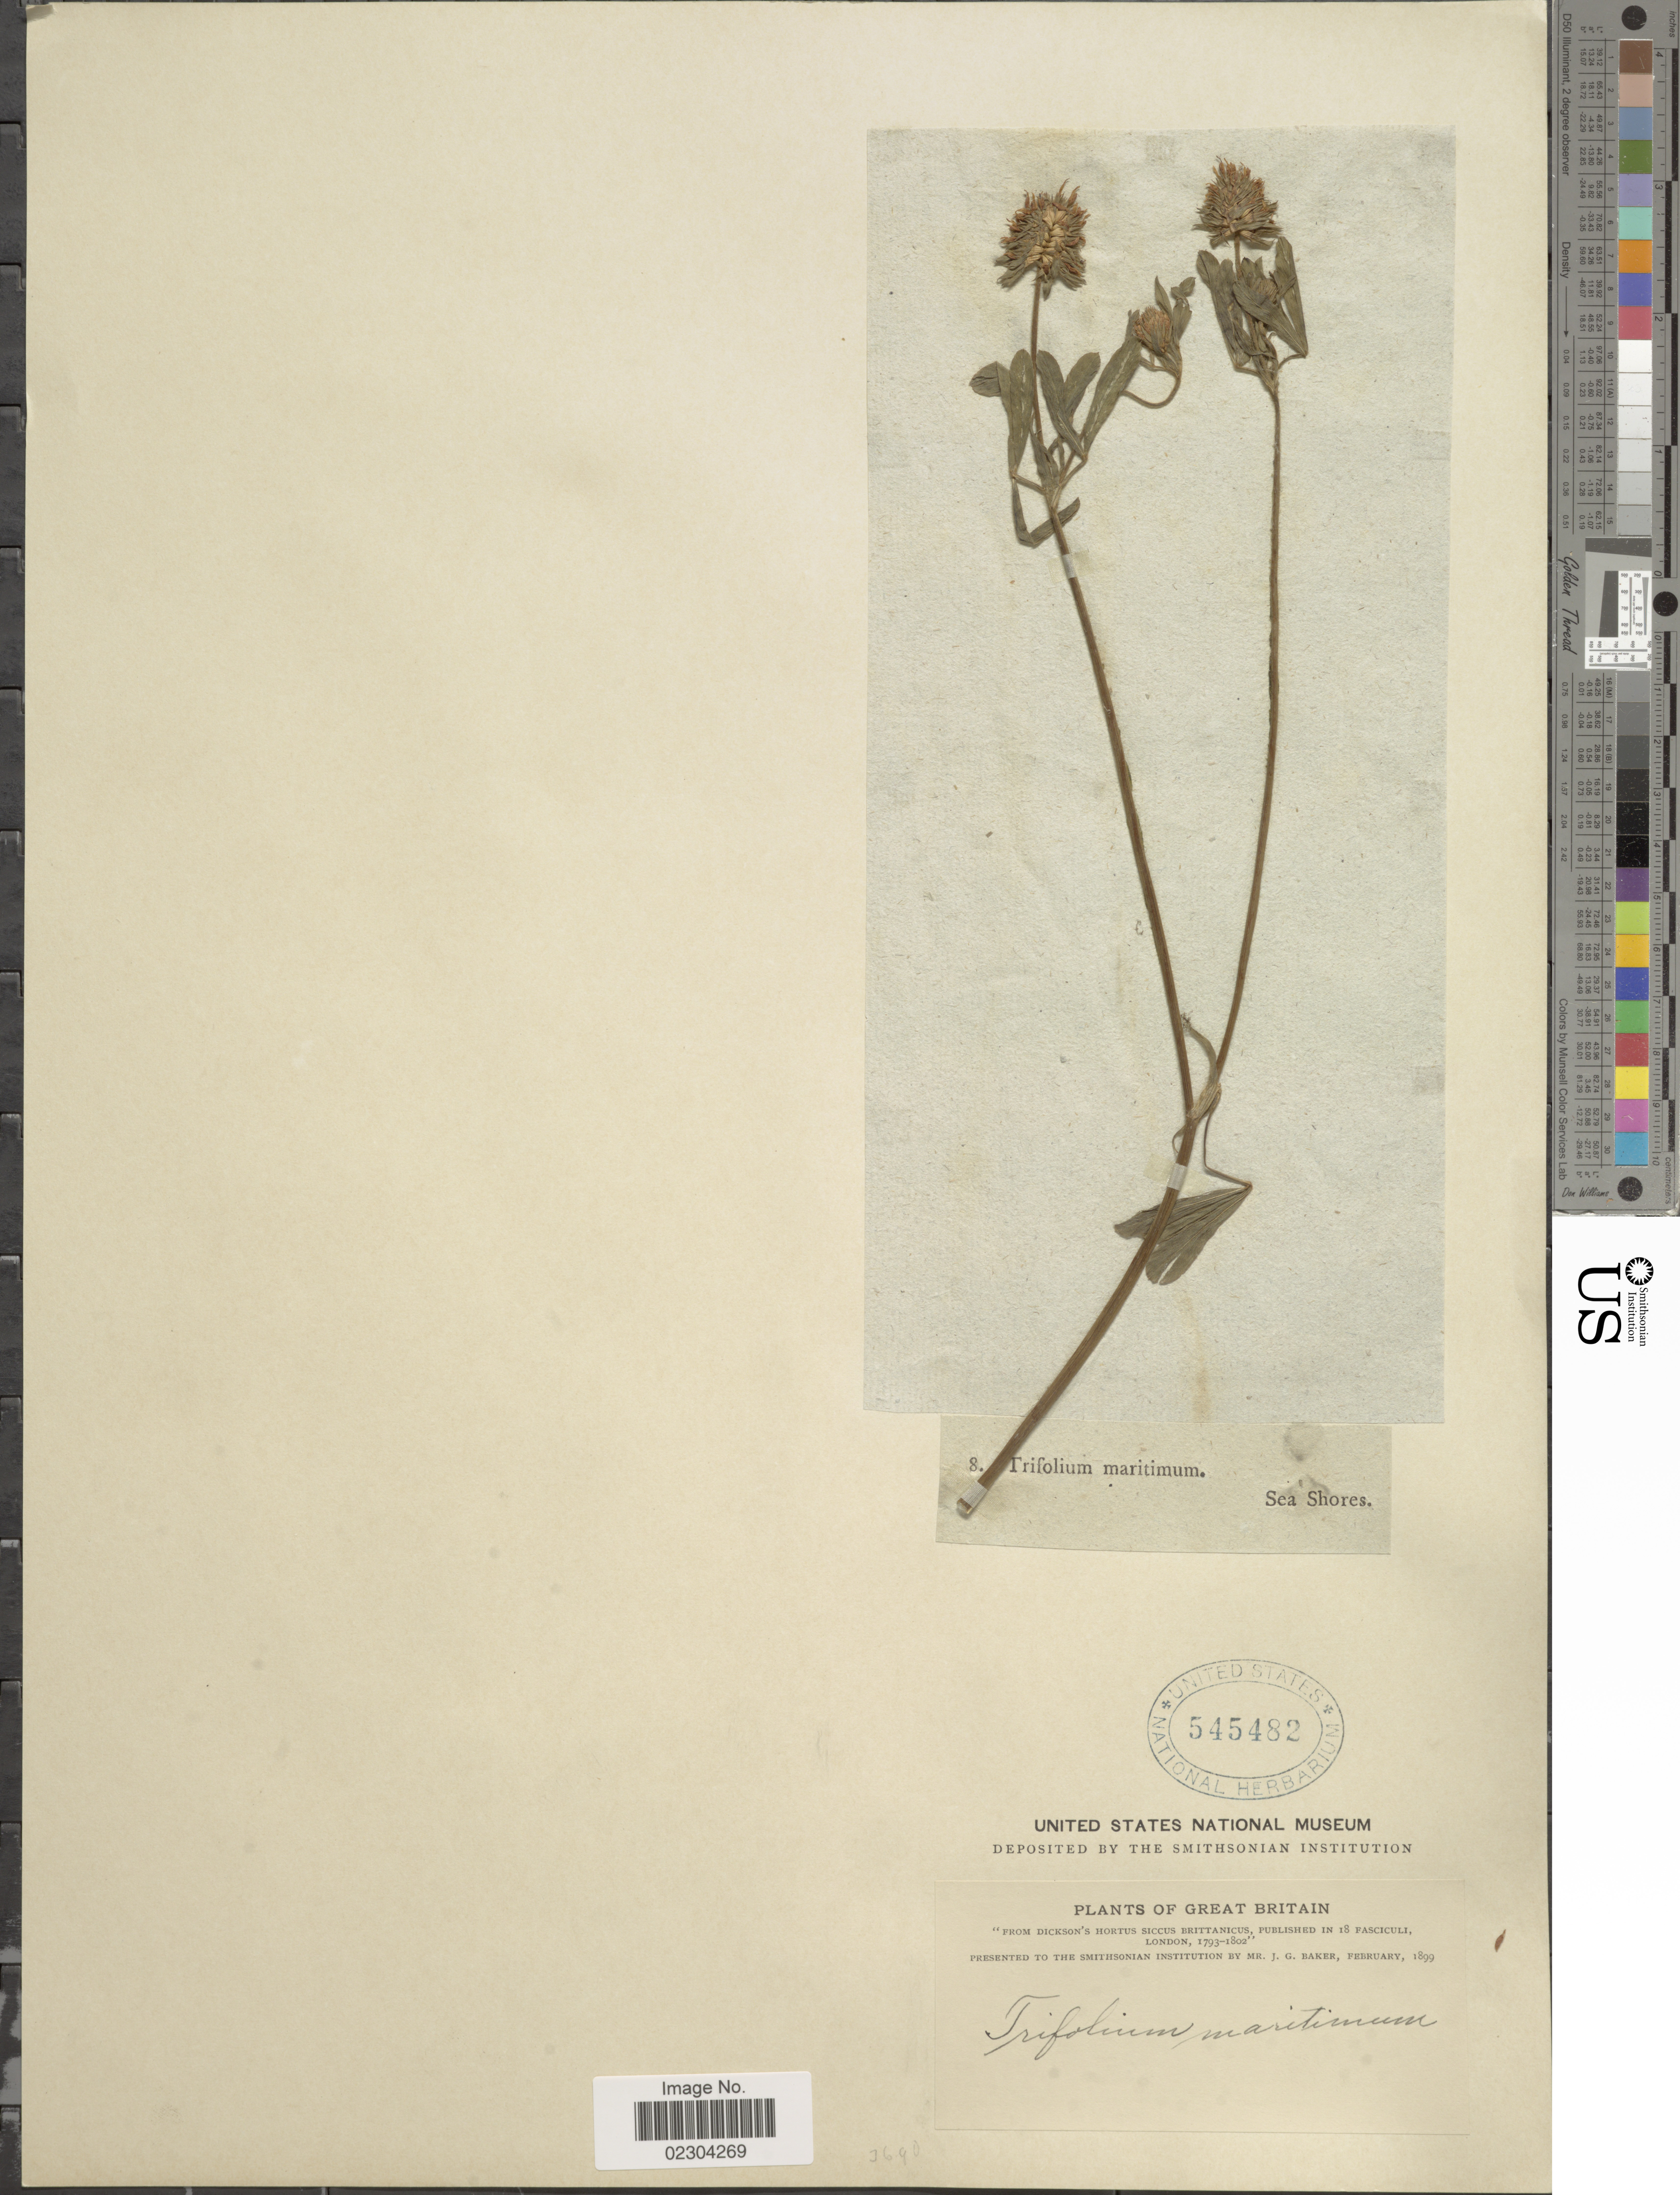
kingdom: Plantae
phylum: Tracheophyta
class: Magnoliopsida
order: Fabales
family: Fabaceae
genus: Trifolium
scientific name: Trifolium maritimum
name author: Huds.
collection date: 1793/1802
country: United Kingdom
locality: Great Brirtain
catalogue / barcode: US 545482